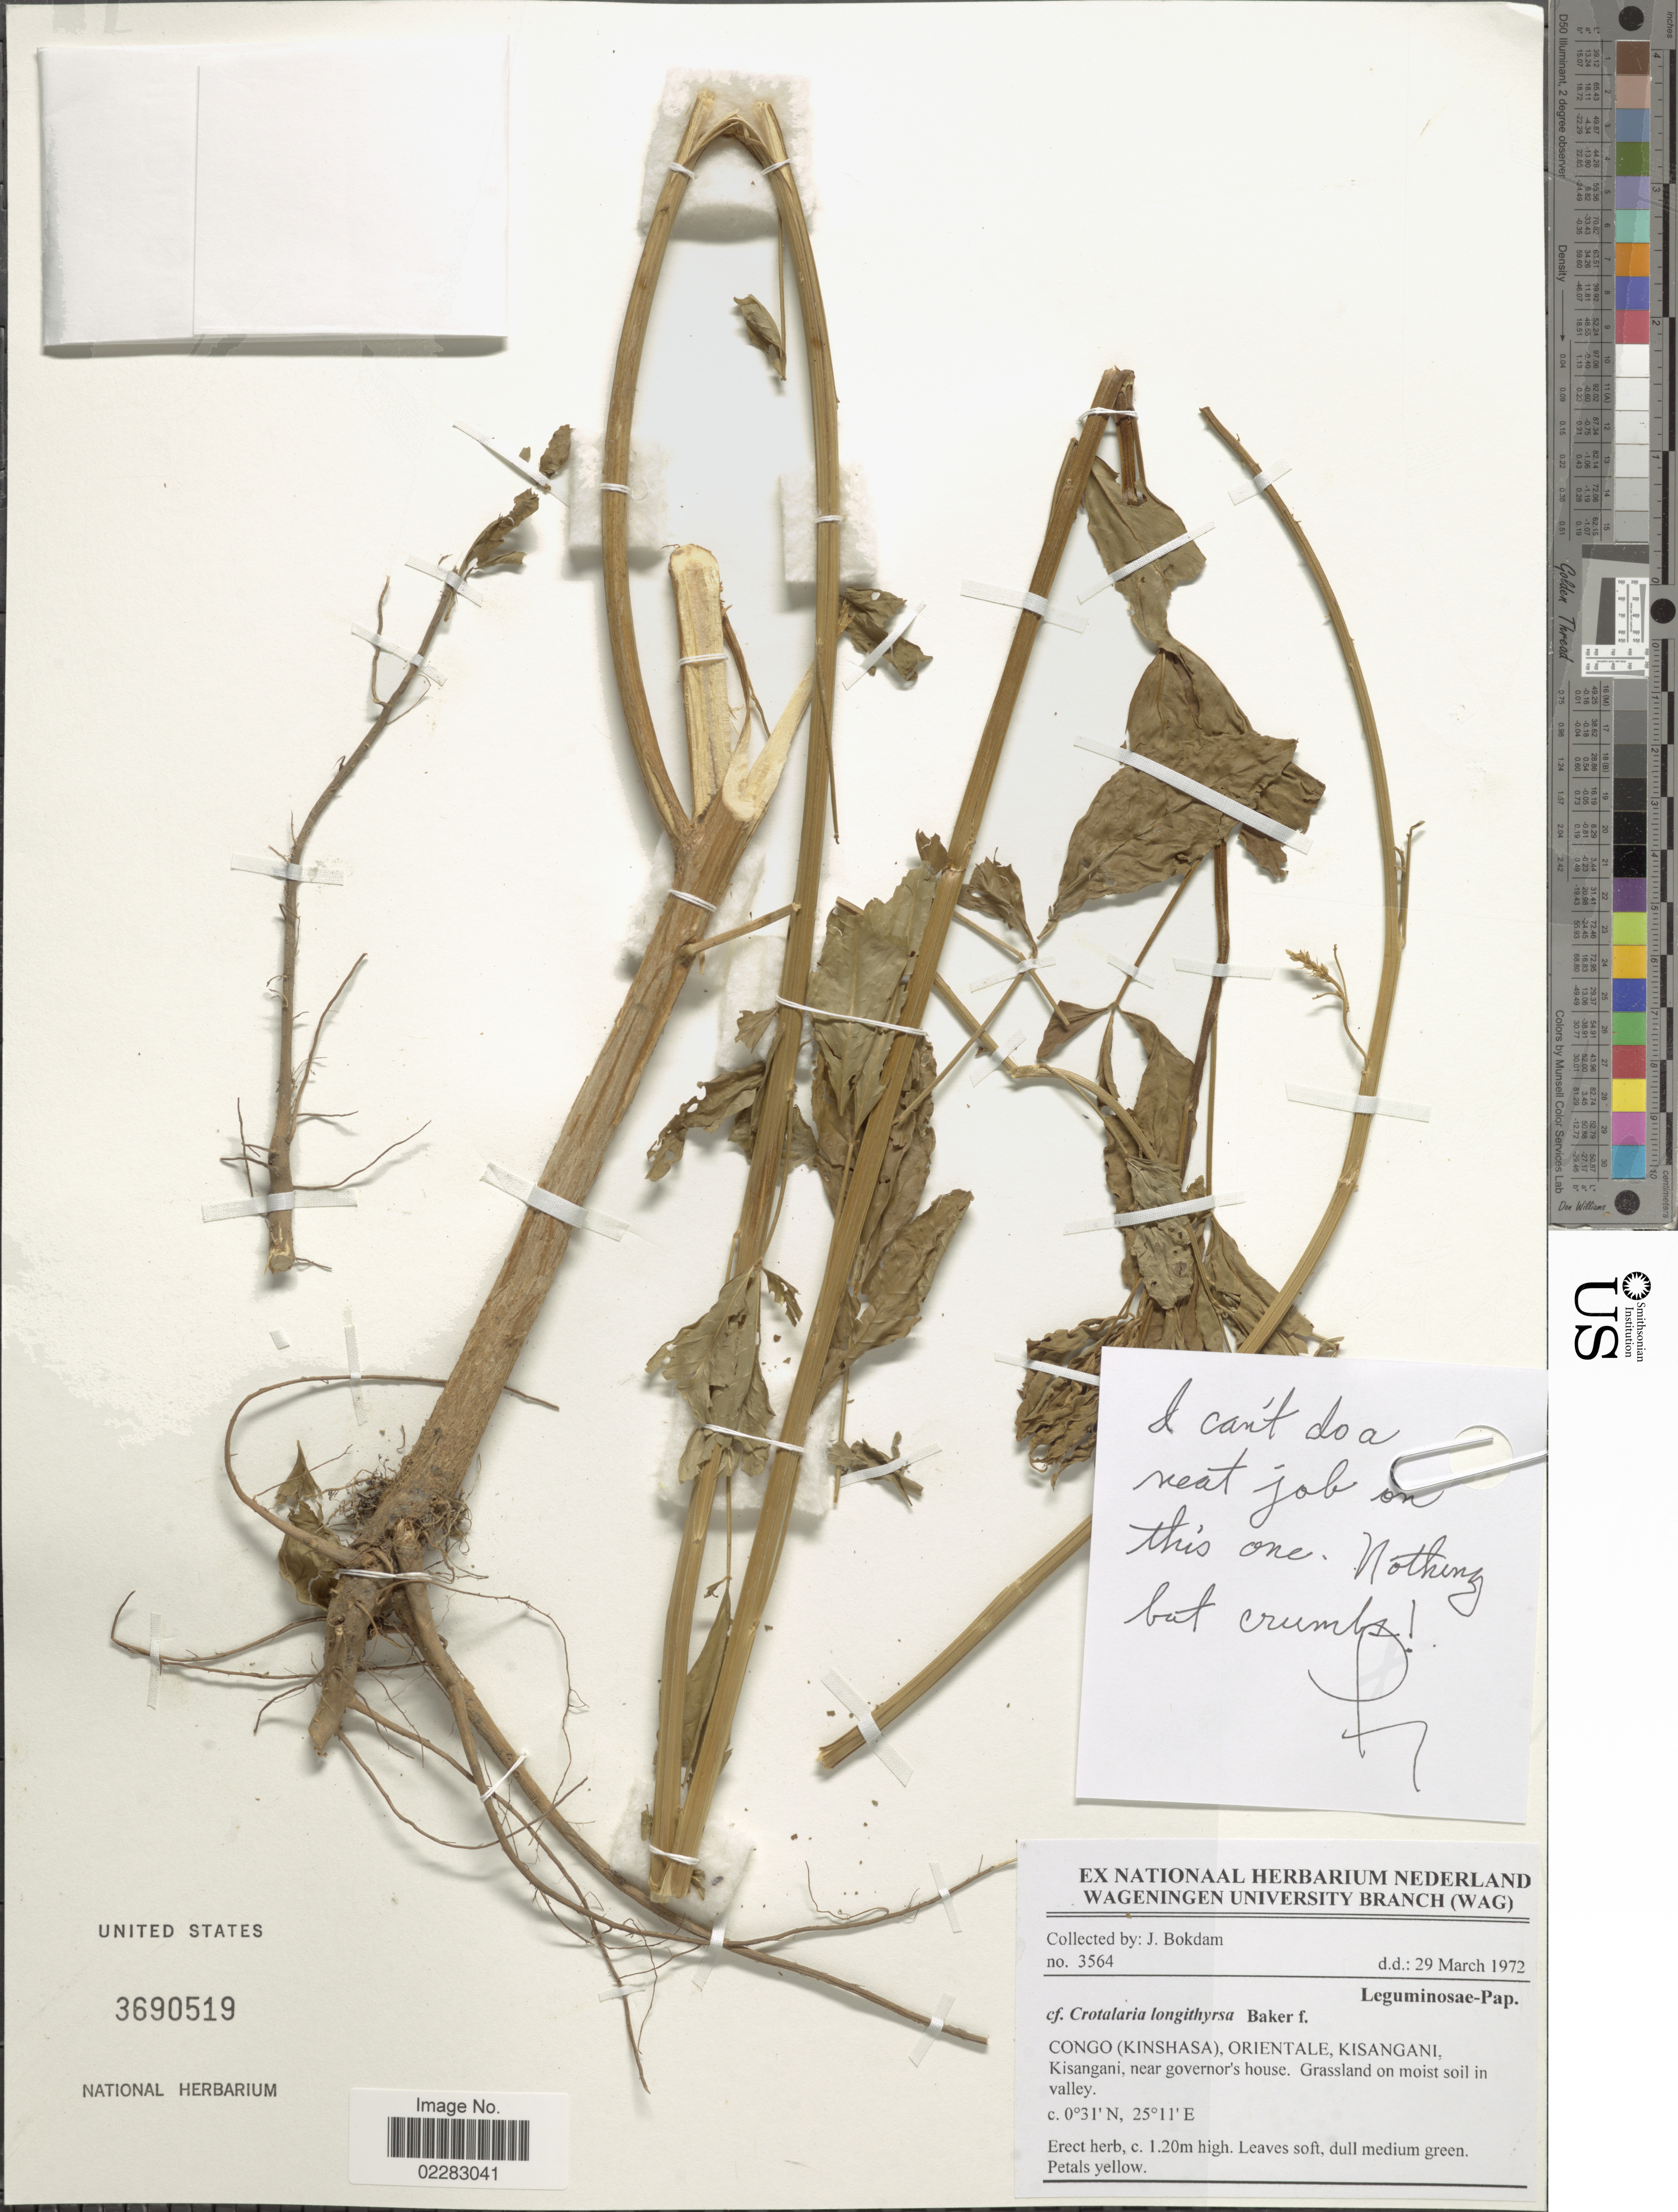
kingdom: Plantae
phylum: Tracheophyta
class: Magnoliopsida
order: Fabales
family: Fabaceae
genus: Crotalaria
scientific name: Crotalaria longithyrsa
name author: Baker f.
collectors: J. Bokdam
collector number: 3564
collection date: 1972-03-29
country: Congo, Democratic Republic of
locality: Congo (Kinshasa), Kisangani, Kisangani, near governor's house. Orientale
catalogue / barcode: US 3690519